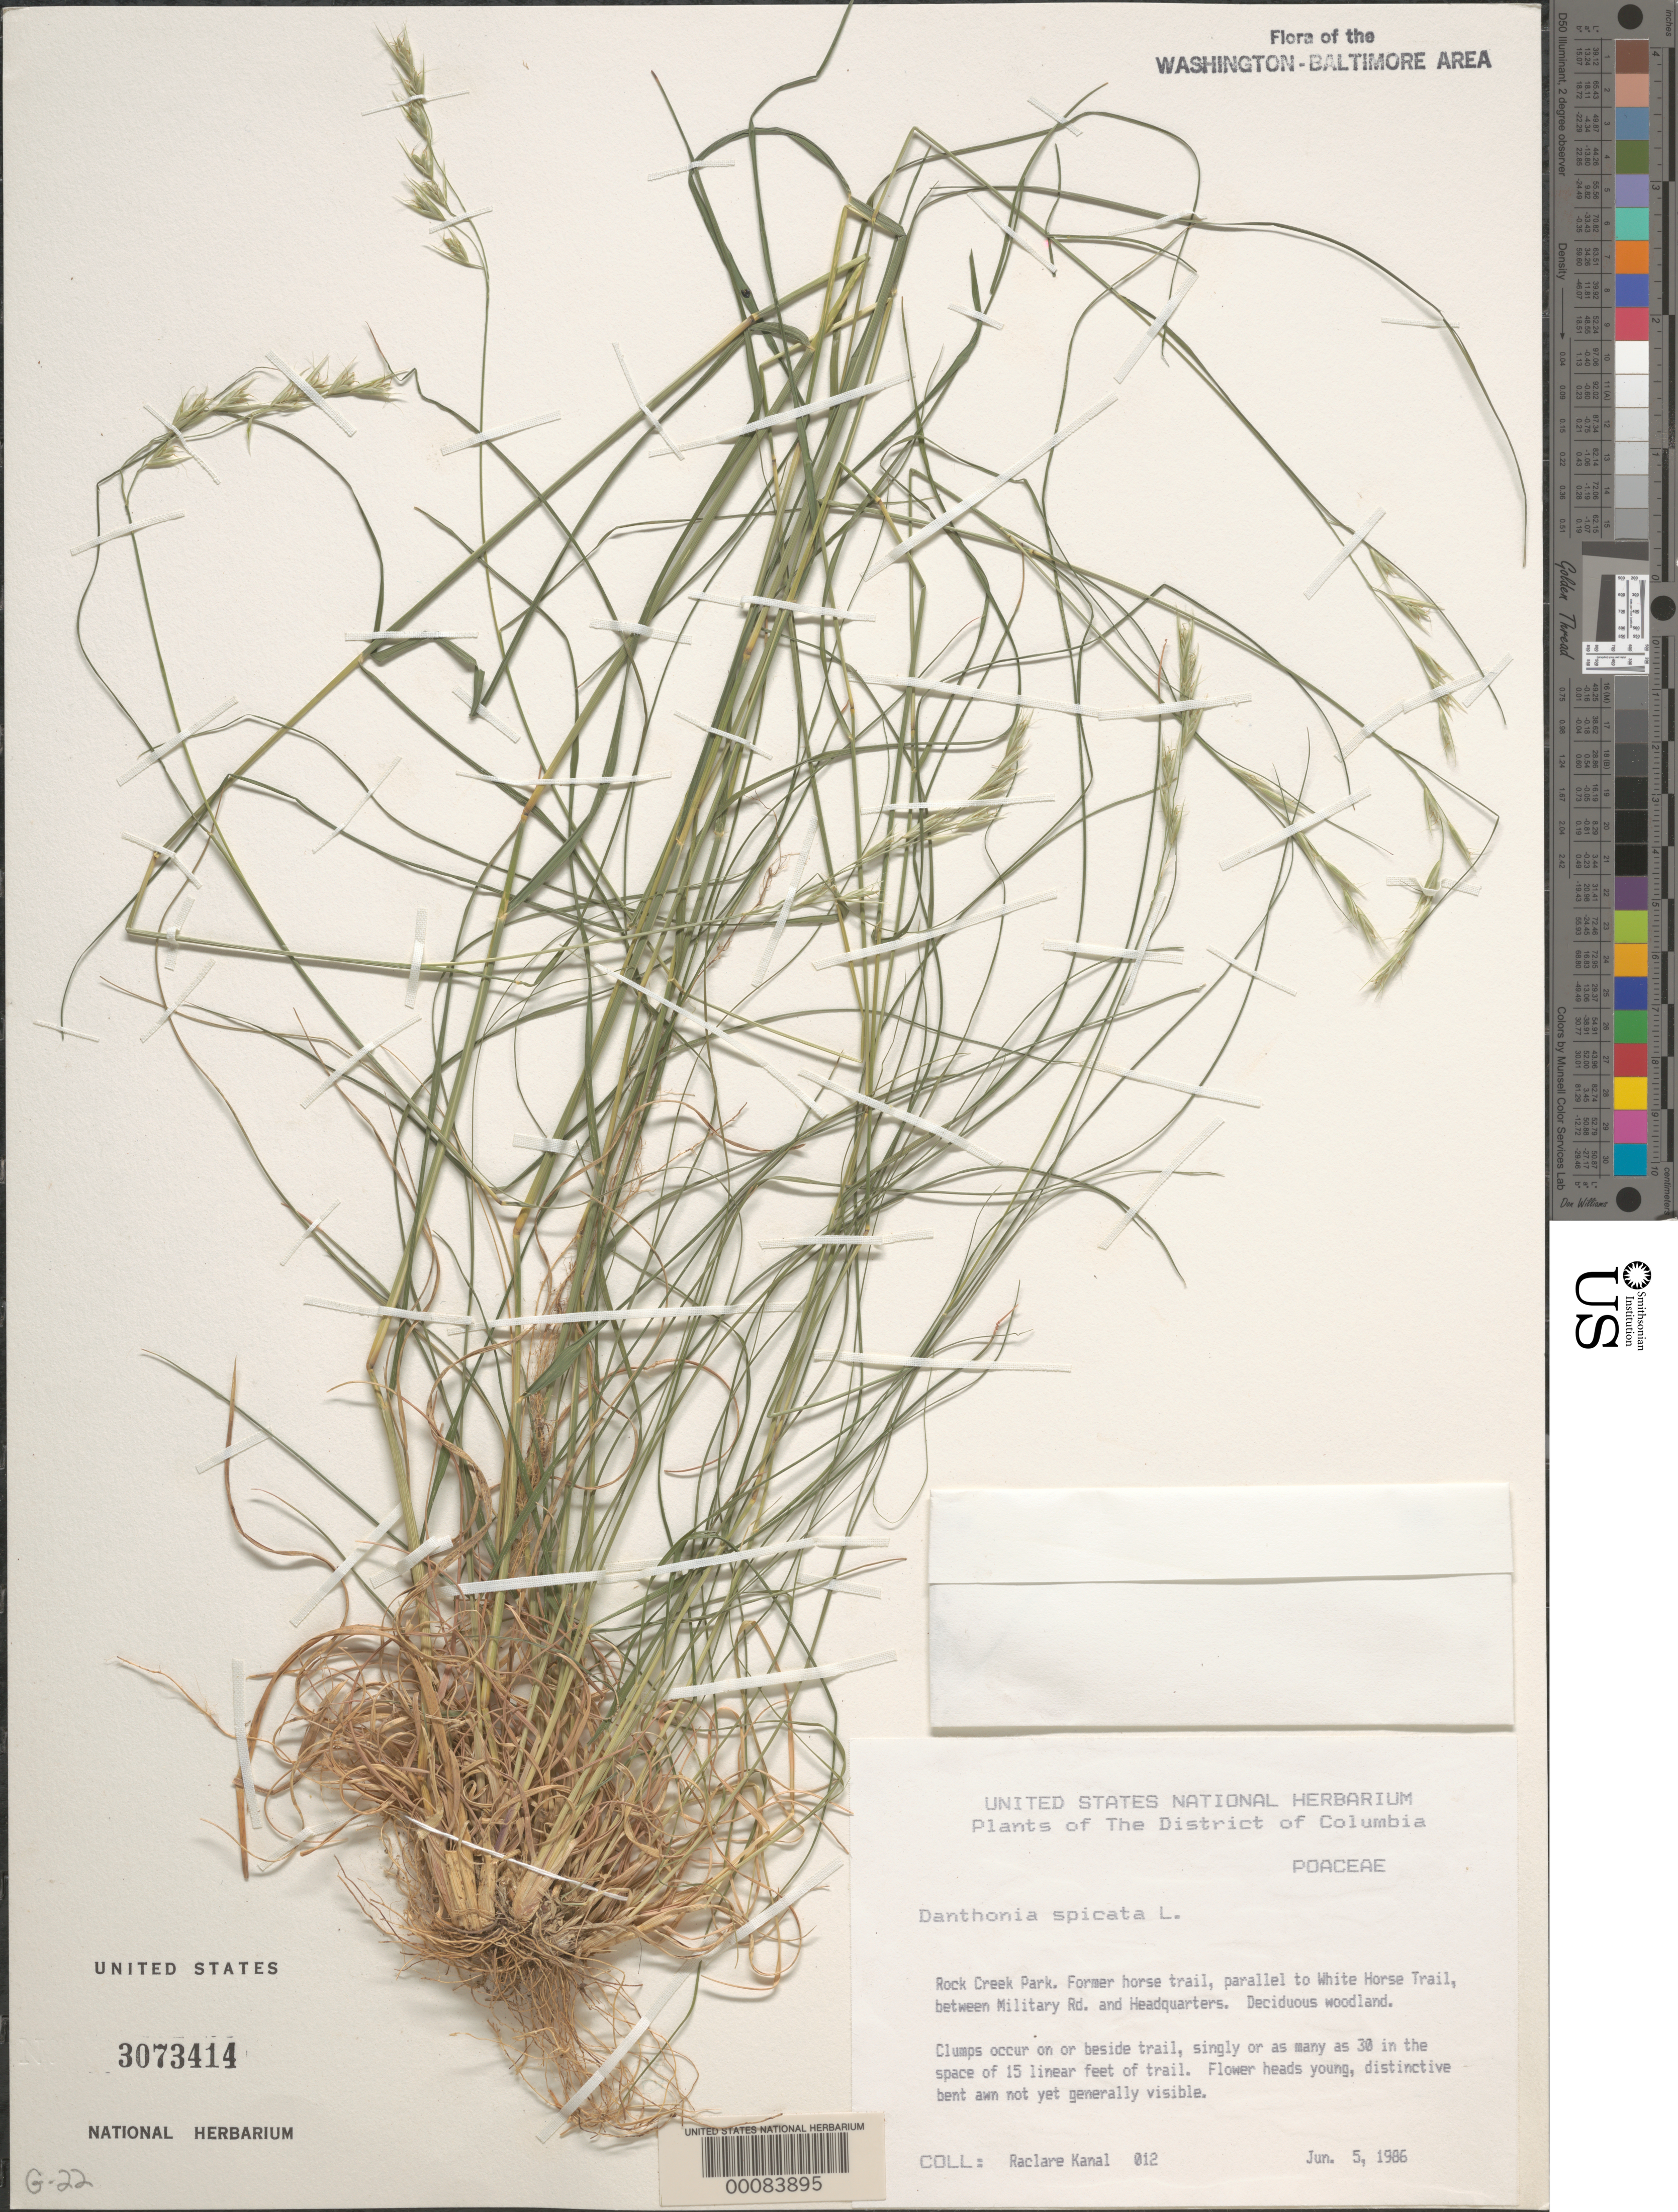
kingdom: Plantae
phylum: Tracheophyta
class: Liliopsida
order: Poales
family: Poaceae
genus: Danthonia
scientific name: Danthonia spicata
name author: (L.) P. Beauv. ex Roem. & Schult.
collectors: R. Kanal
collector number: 012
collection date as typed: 05 Jun 1986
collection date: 1986-06-05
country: United States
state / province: District of Columbia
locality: Rock Creek Park, former Horse trail parallel to White Horse Trail, between Military Rd. and Headquarters. Rock Creek Park and Vicinity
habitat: Deciduous woodland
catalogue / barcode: US 3073414